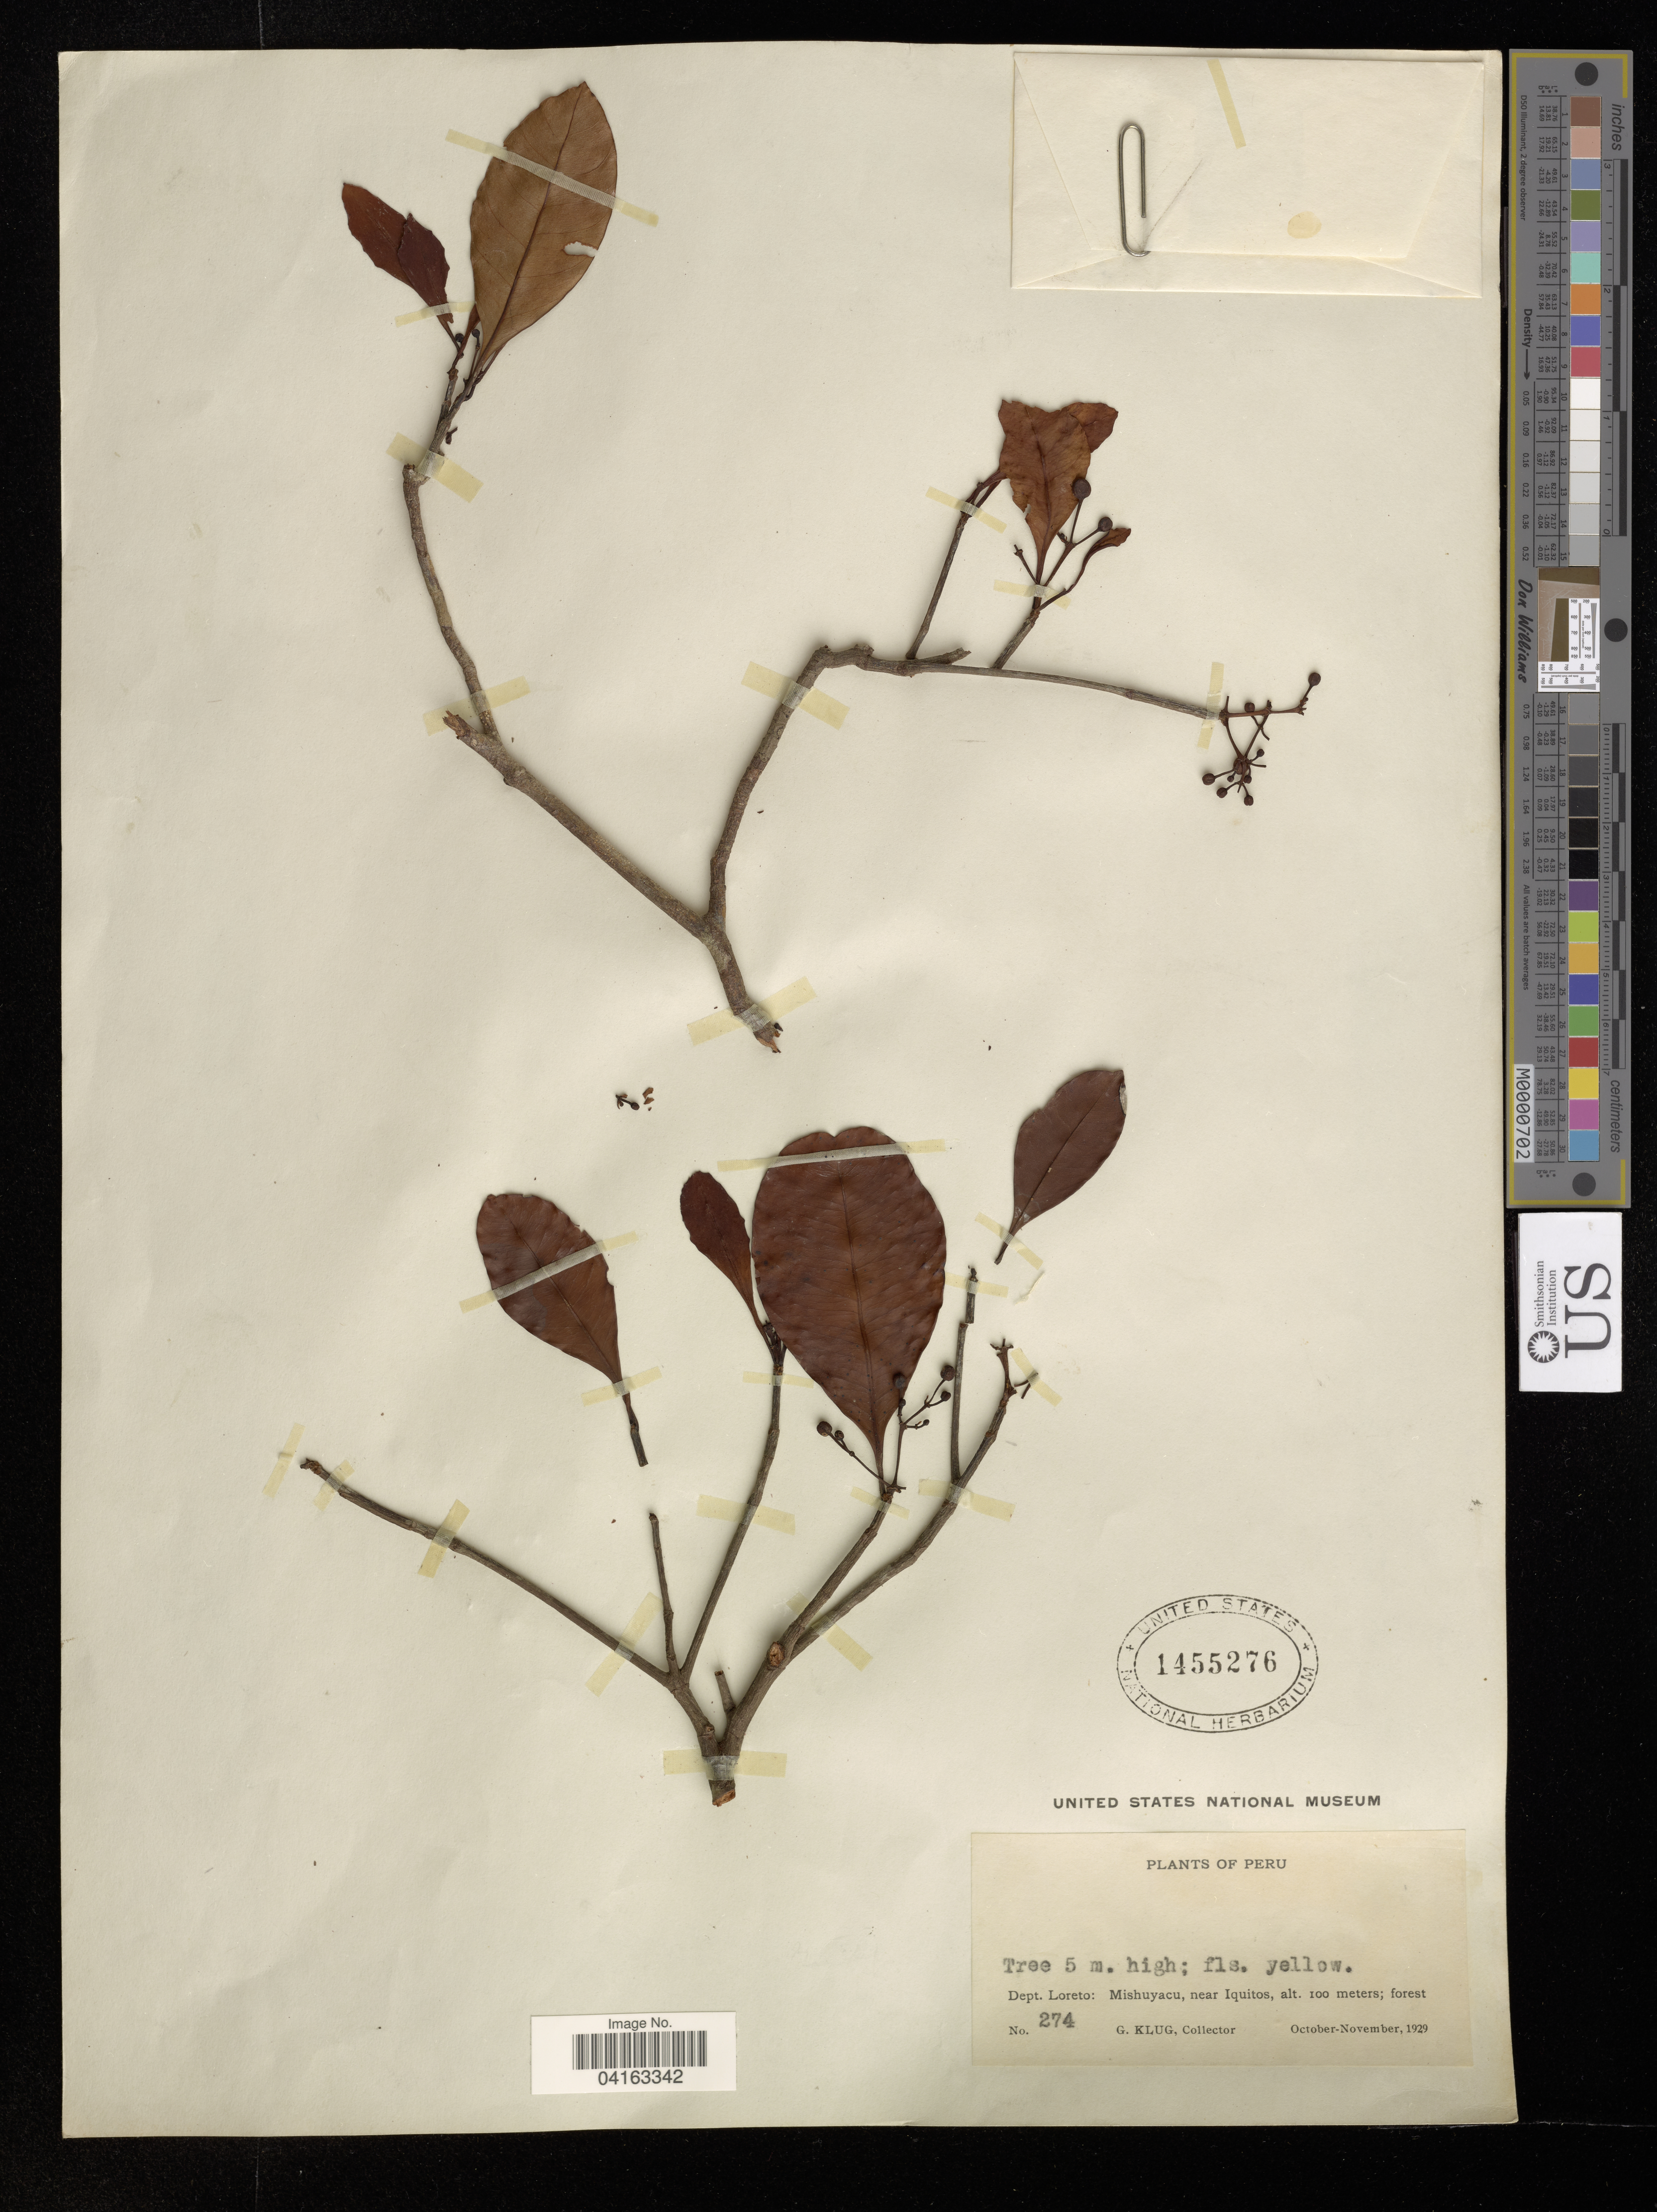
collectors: G. Klug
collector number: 274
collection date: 1929-10/1929-11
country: Peru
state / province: Loreto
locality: Dept. Loreto: Mishuyacu, near Iquitos.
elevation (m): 100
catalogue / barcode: US 1455276